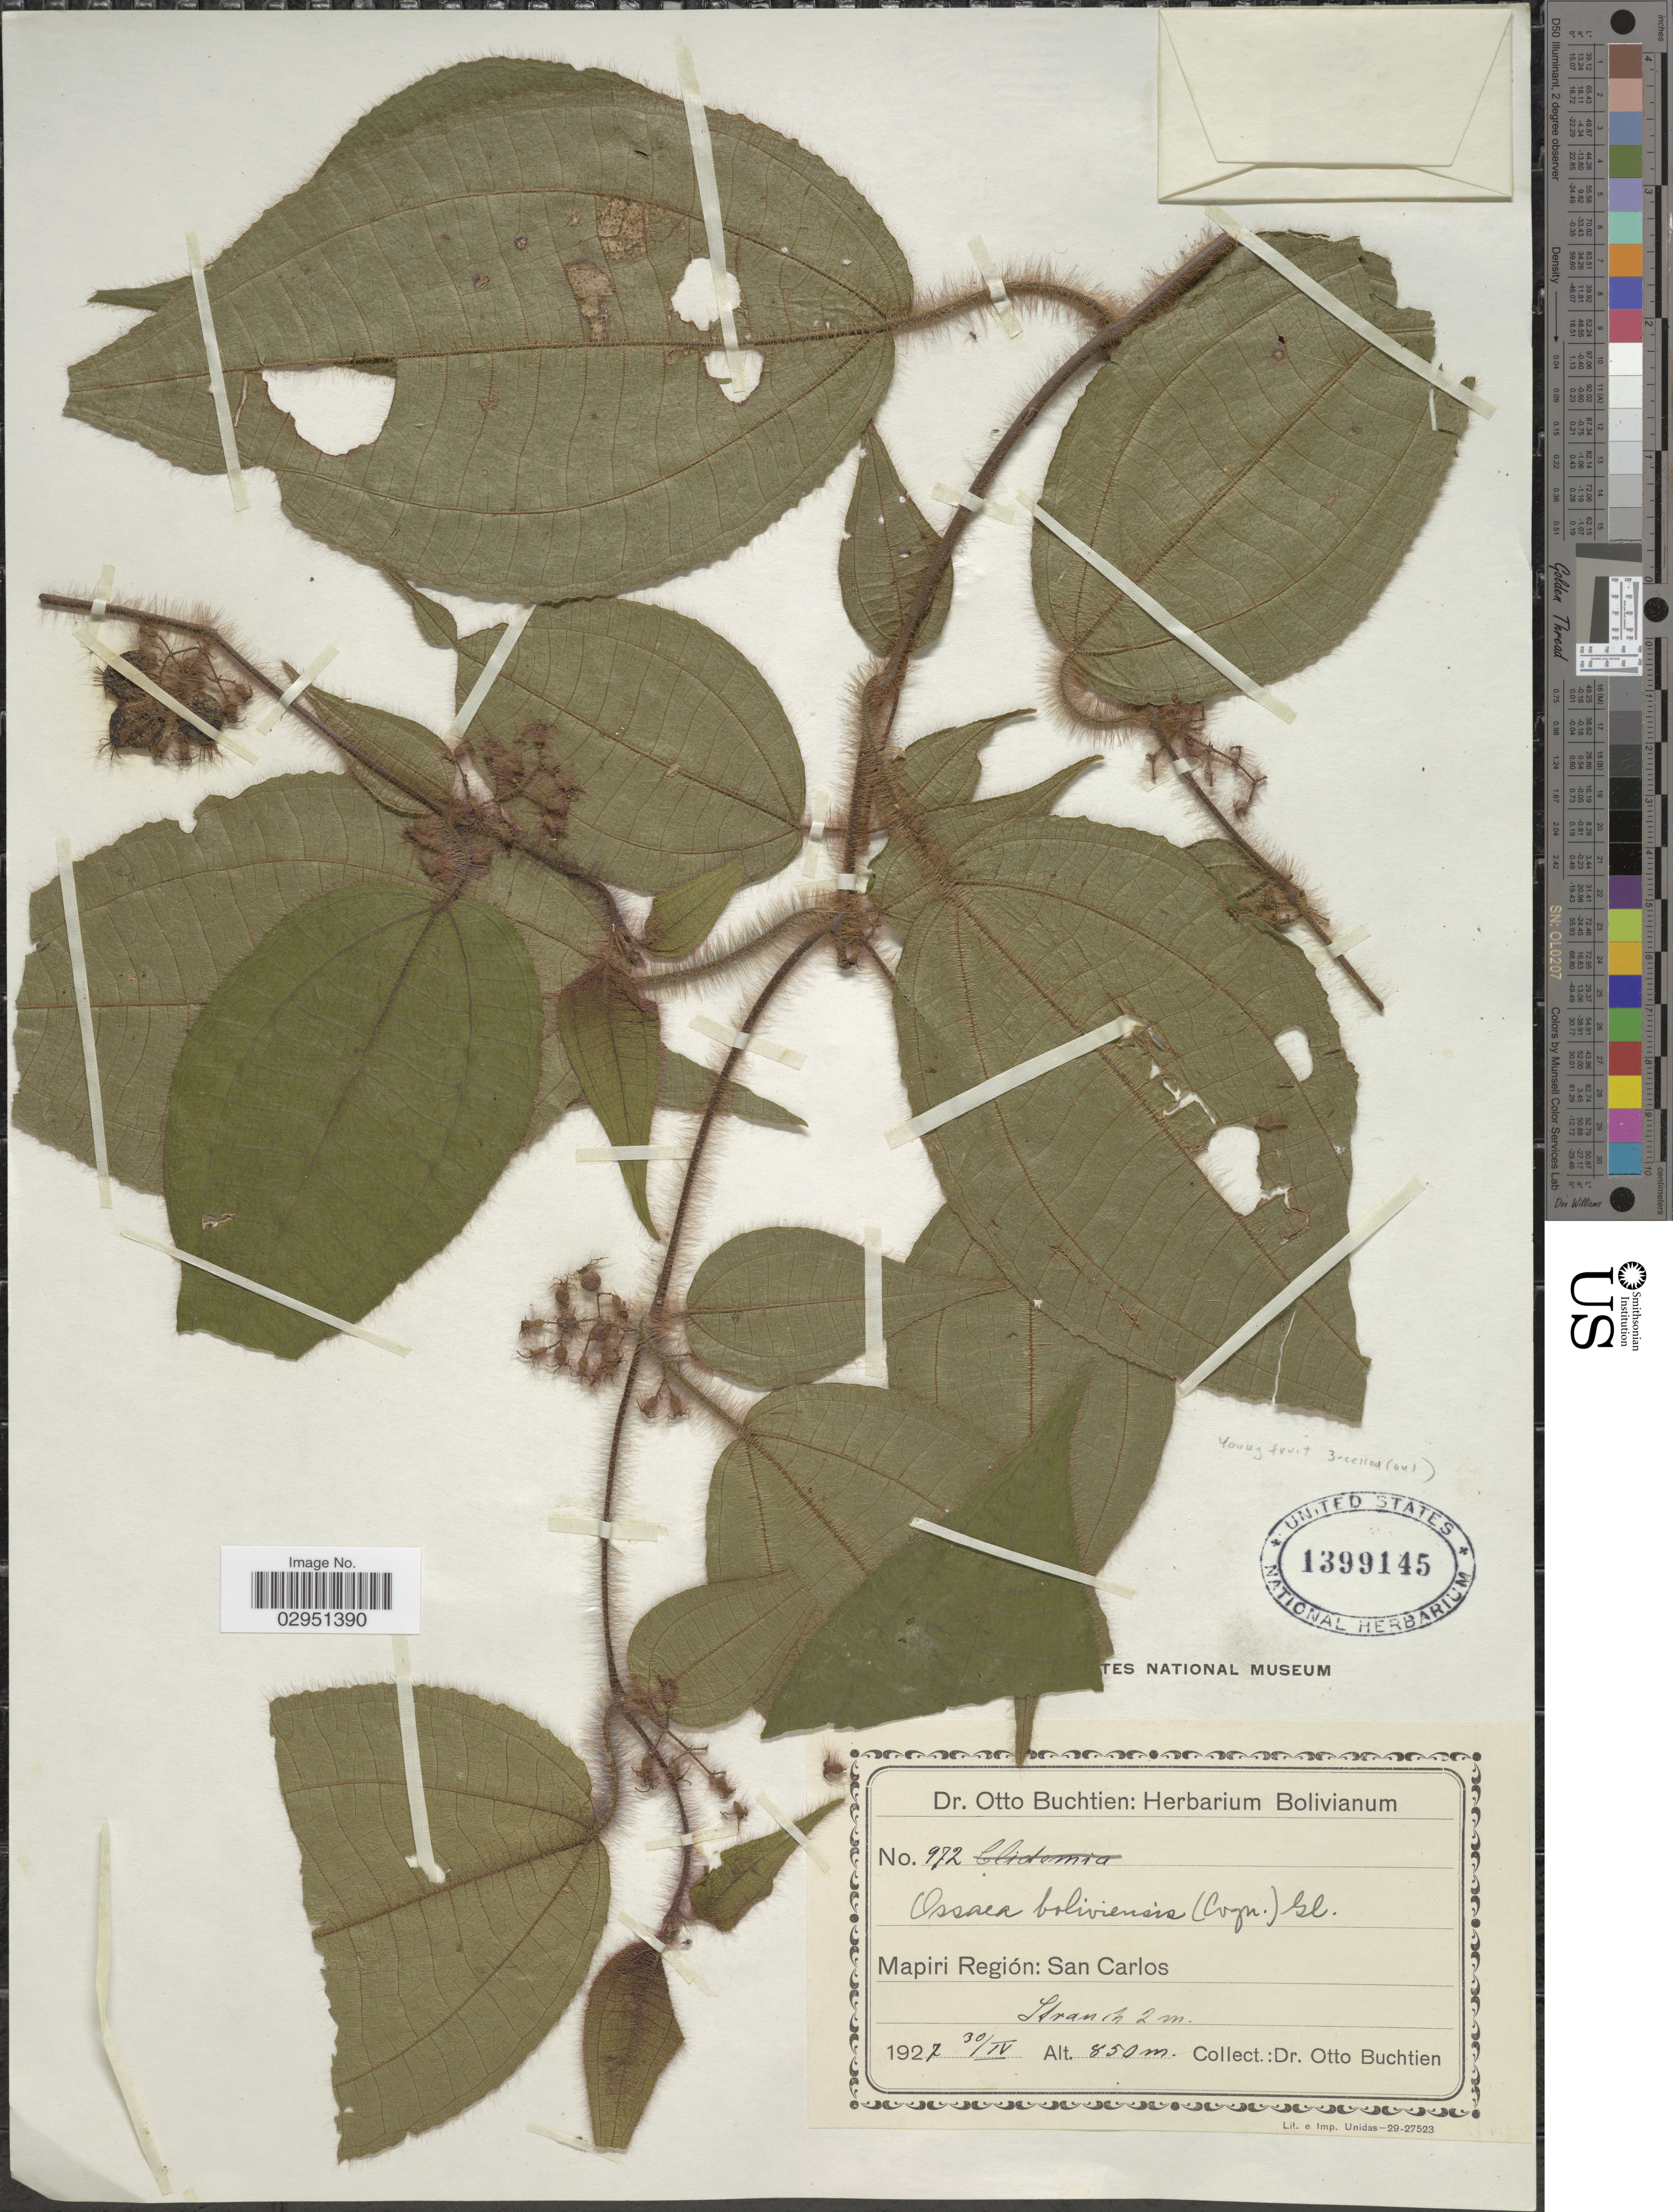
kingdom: Plantae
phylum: Tracheophyta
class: Magnoliopsida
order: Myrtales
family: Melastomataceae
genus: Ossaea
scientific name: Ossaea boliviensis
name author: (Cogn.) Gleason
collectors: O. Buchtien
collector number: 972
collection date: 1927-04-30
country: Bolivia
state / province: La Paz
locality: Mapiri Región: San Carlos.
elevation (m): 850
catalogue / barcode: US 1399145